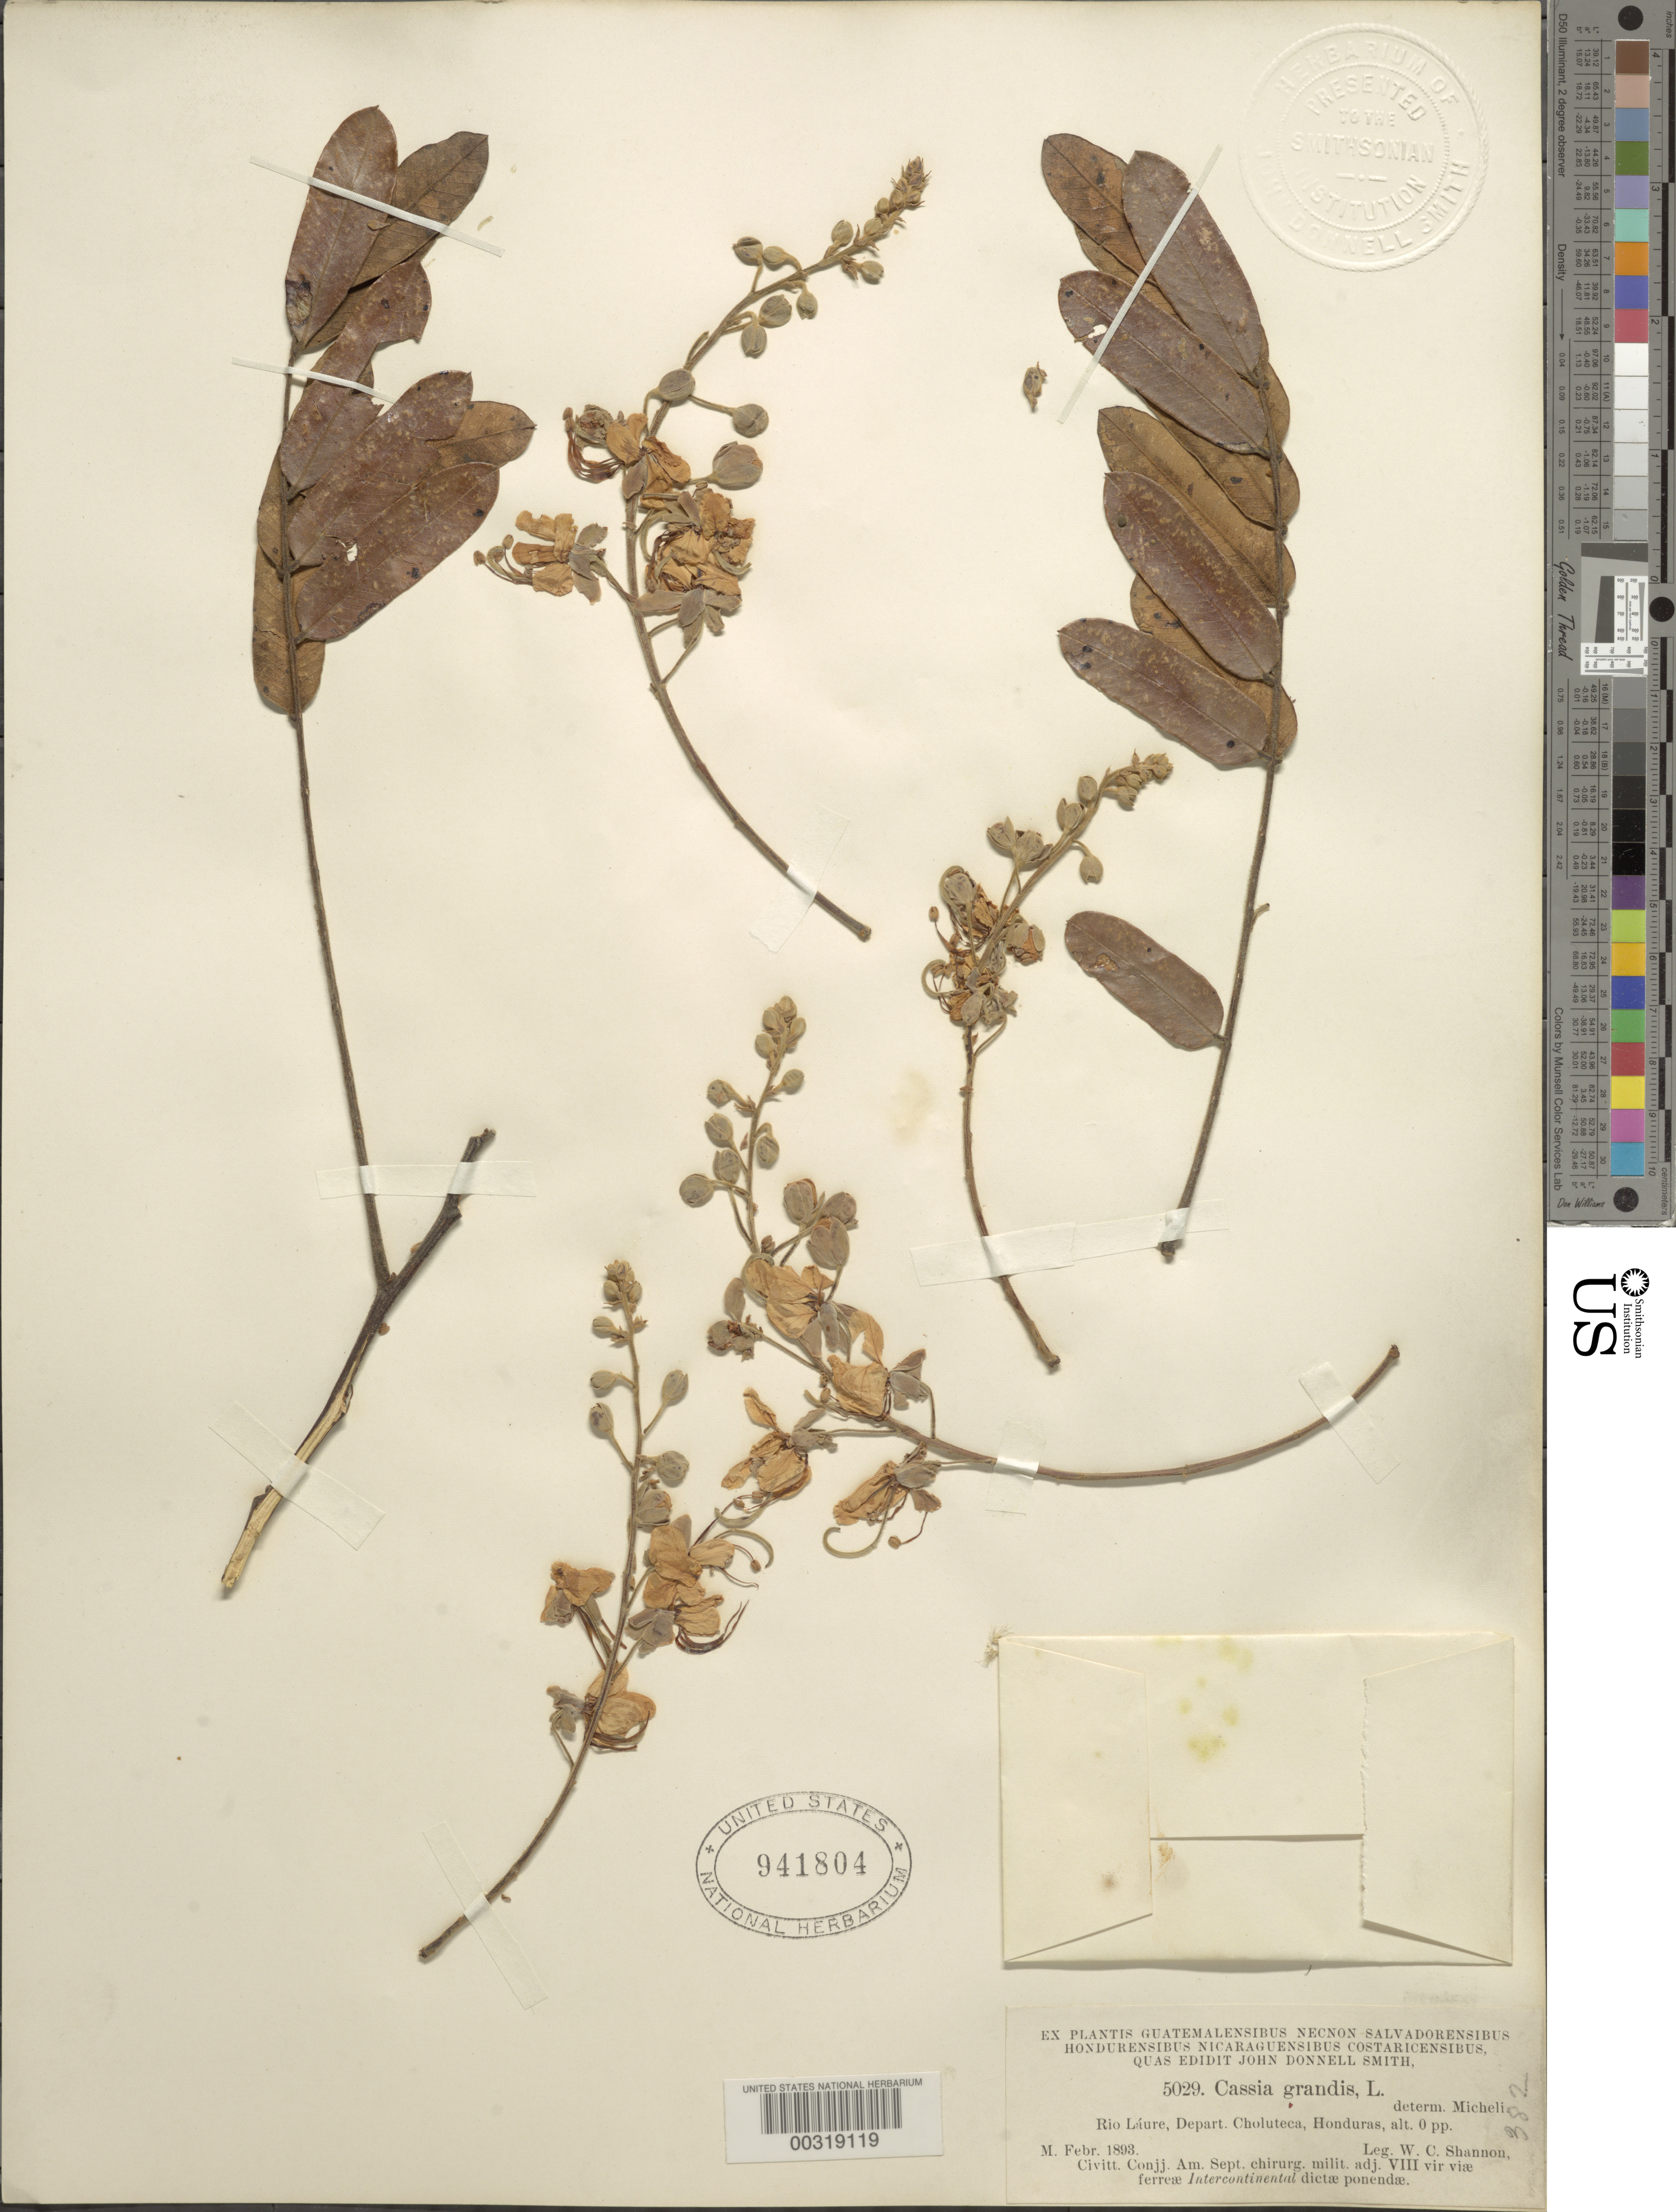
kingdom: Plantae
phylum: Tracheophyta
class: Magnoliopsida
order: Fabales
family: Fabaceae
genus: Cassia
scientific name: Cassia grandis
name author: L. f.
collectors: W. C. Shannon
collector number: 5029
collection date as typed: Feb 1893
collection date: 1893-02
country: Honduras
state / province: Choluteca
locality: Rio Laure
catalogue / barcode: US 941804